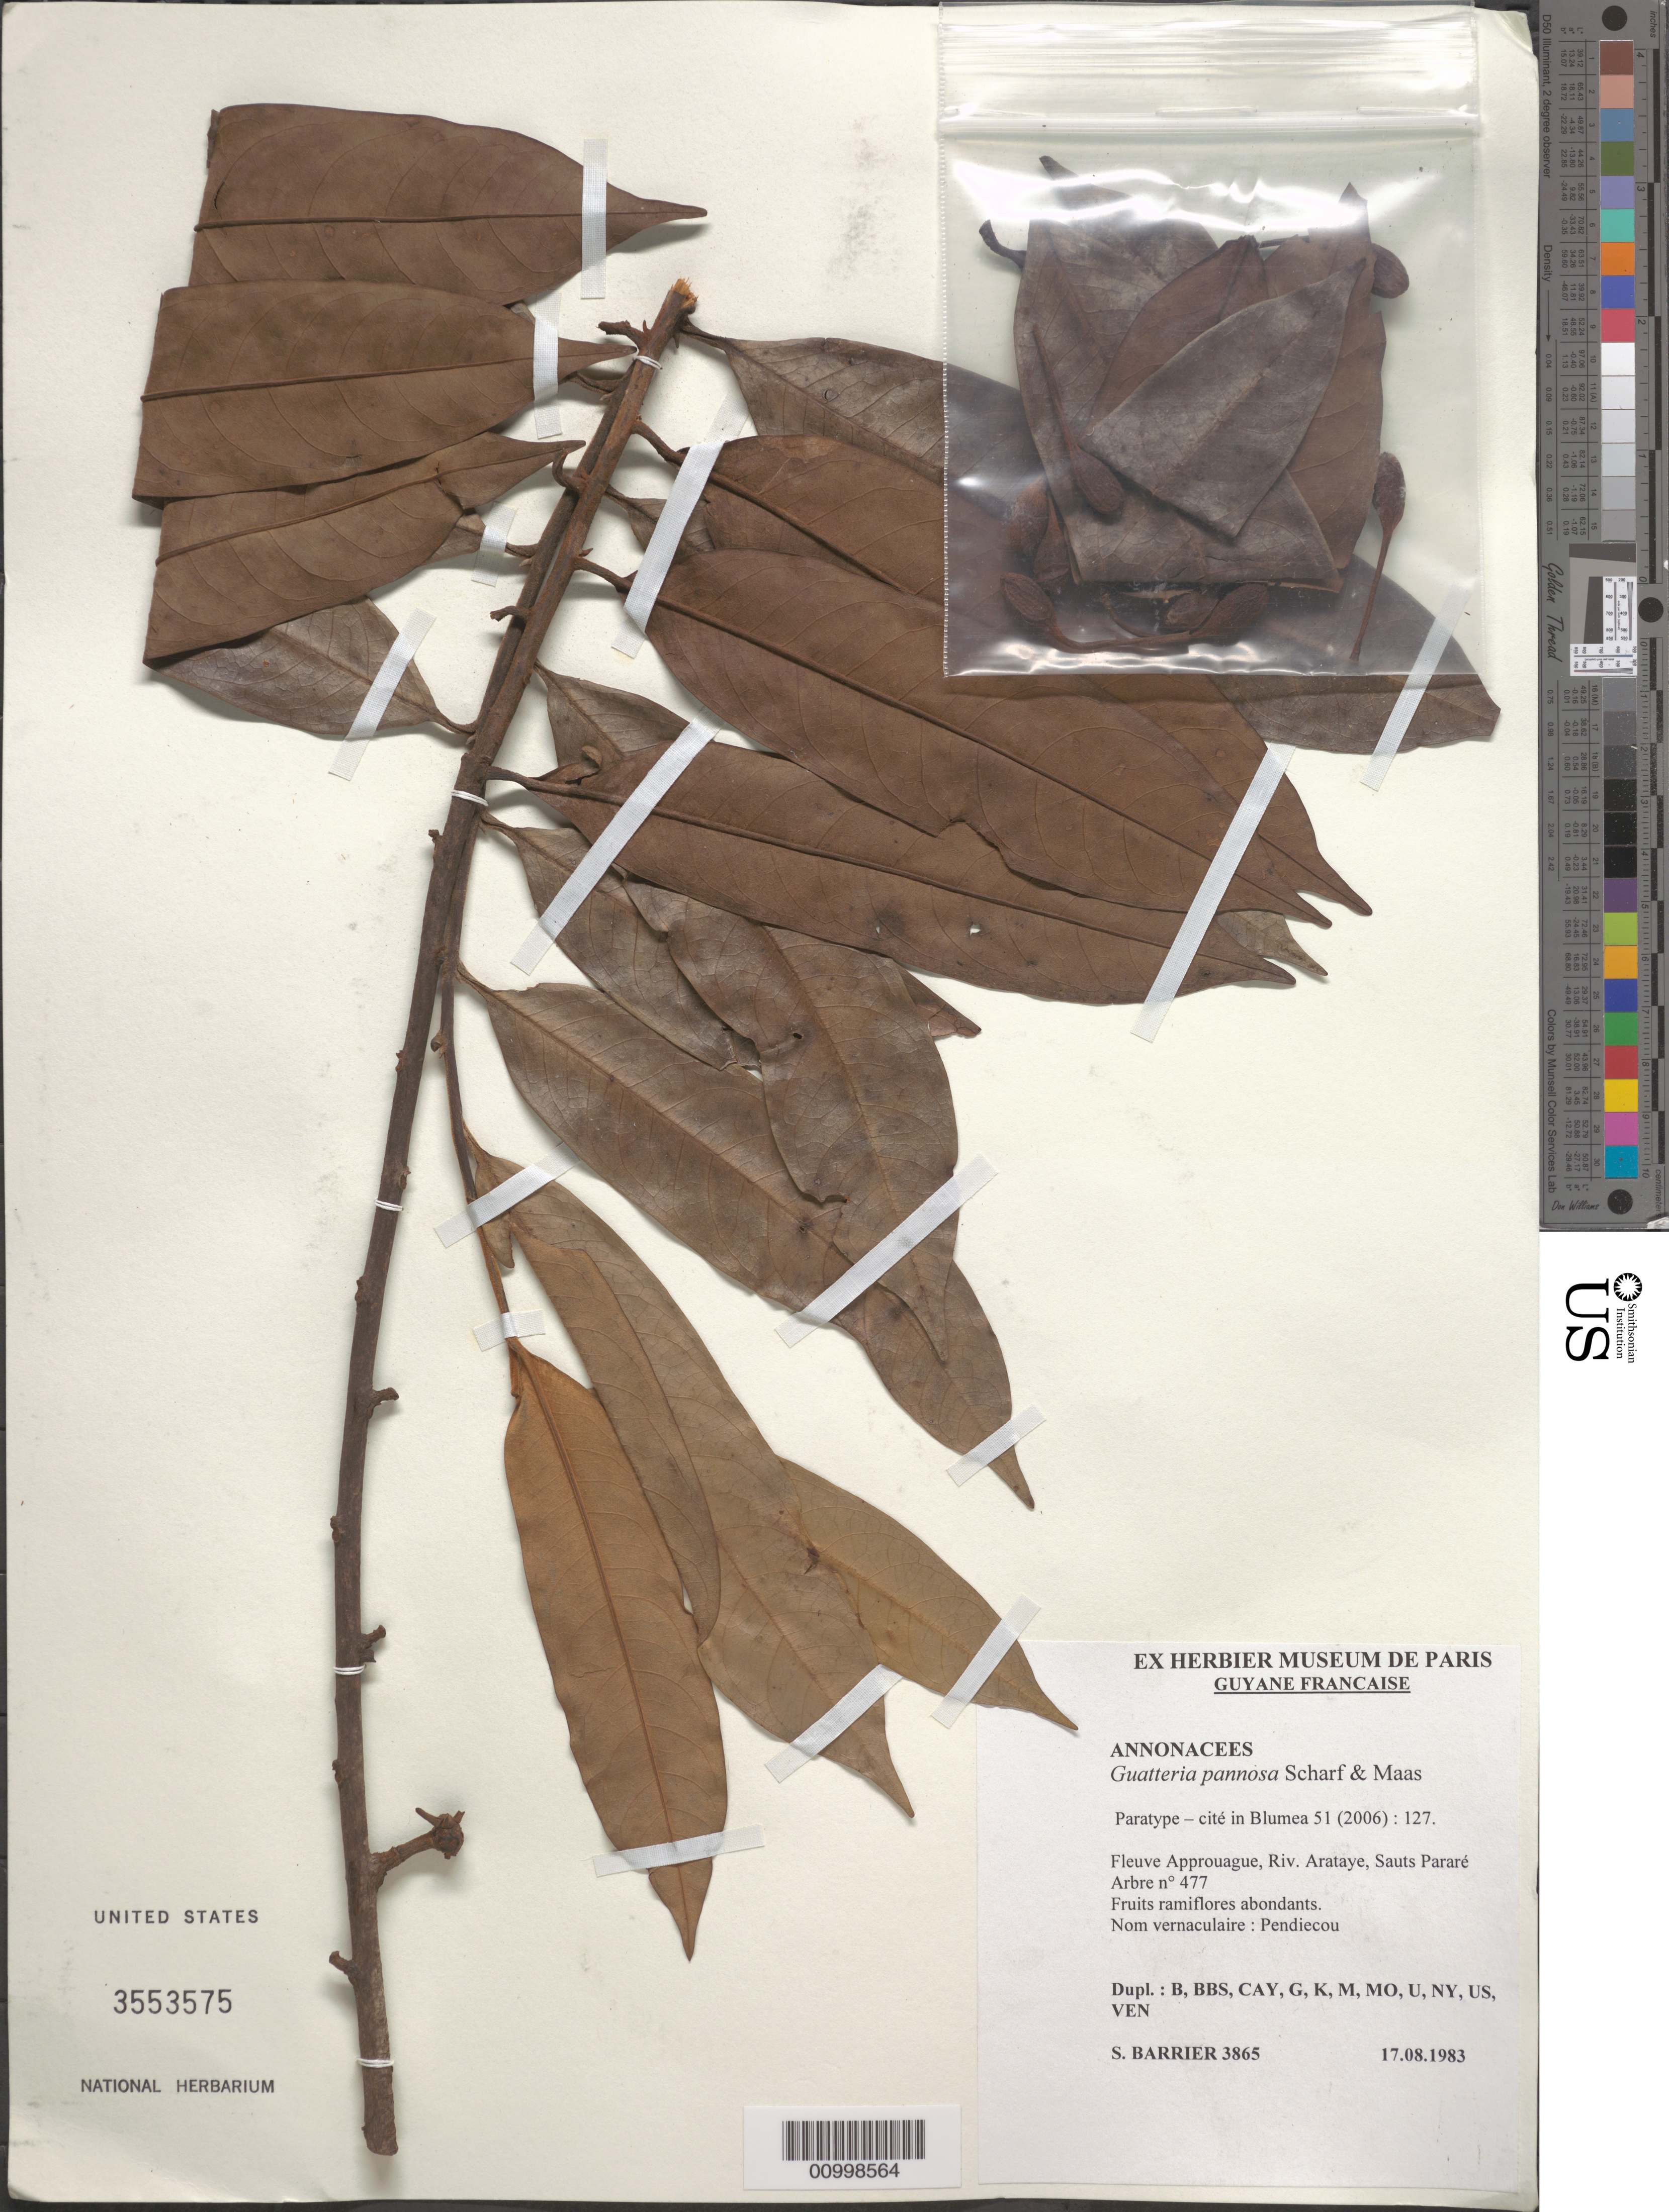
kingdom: Plantae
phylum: Tracheophyta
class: Magnoliopsida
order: Magnoliales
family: Annonaceae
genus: Guatteria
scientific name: Guatteria pannosa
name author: Scharf & Maas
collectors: S. Barrier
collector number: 3865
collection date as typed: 17-Aug-83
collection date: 1983-08-17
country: French Guiana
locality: Fleuve Approuague, Riv. Arataye, Sauts Pararé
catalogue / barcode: US 3553575